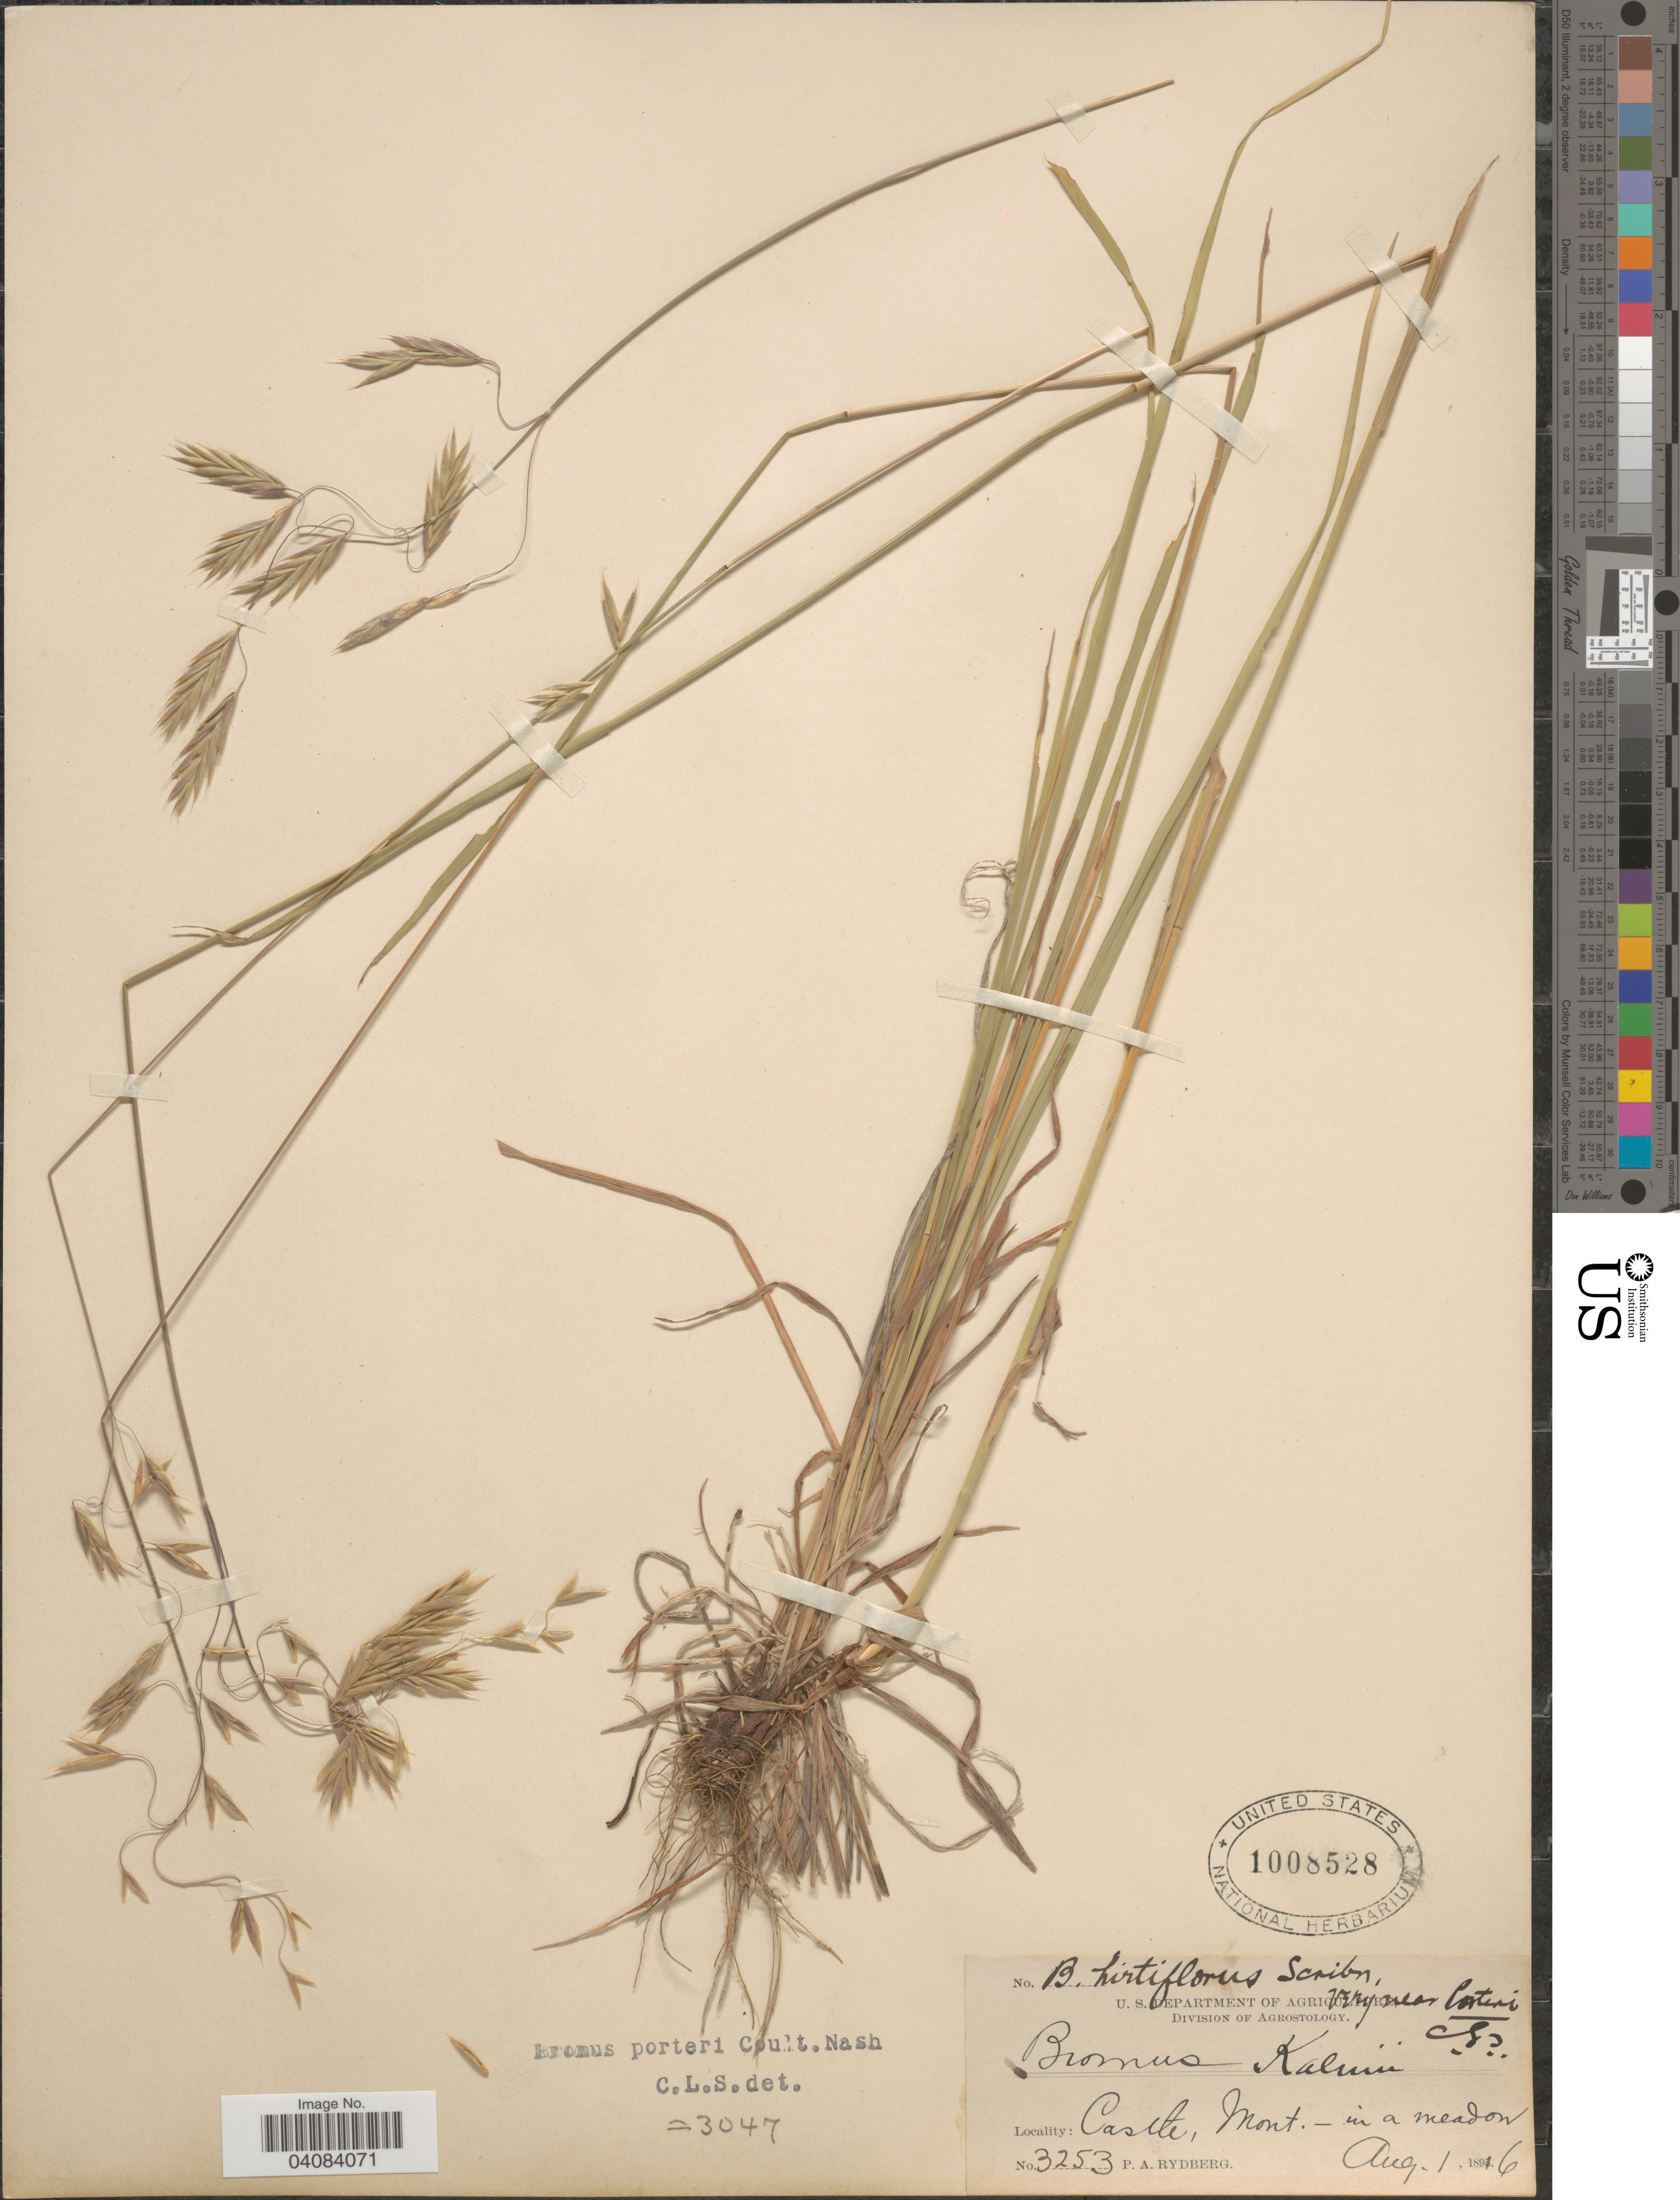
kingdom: Plantae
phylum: Tracheophyta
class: Liliopsida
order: Poales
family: Poaceae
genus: Bromus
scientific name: Bromus porteri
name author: (J.M. Coult.) Nash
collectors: P. A. Rydberg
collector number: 3253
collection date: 1896-08-01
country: United States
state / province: Montana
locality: Castle,-in a meadow.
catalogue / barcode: US 1008528